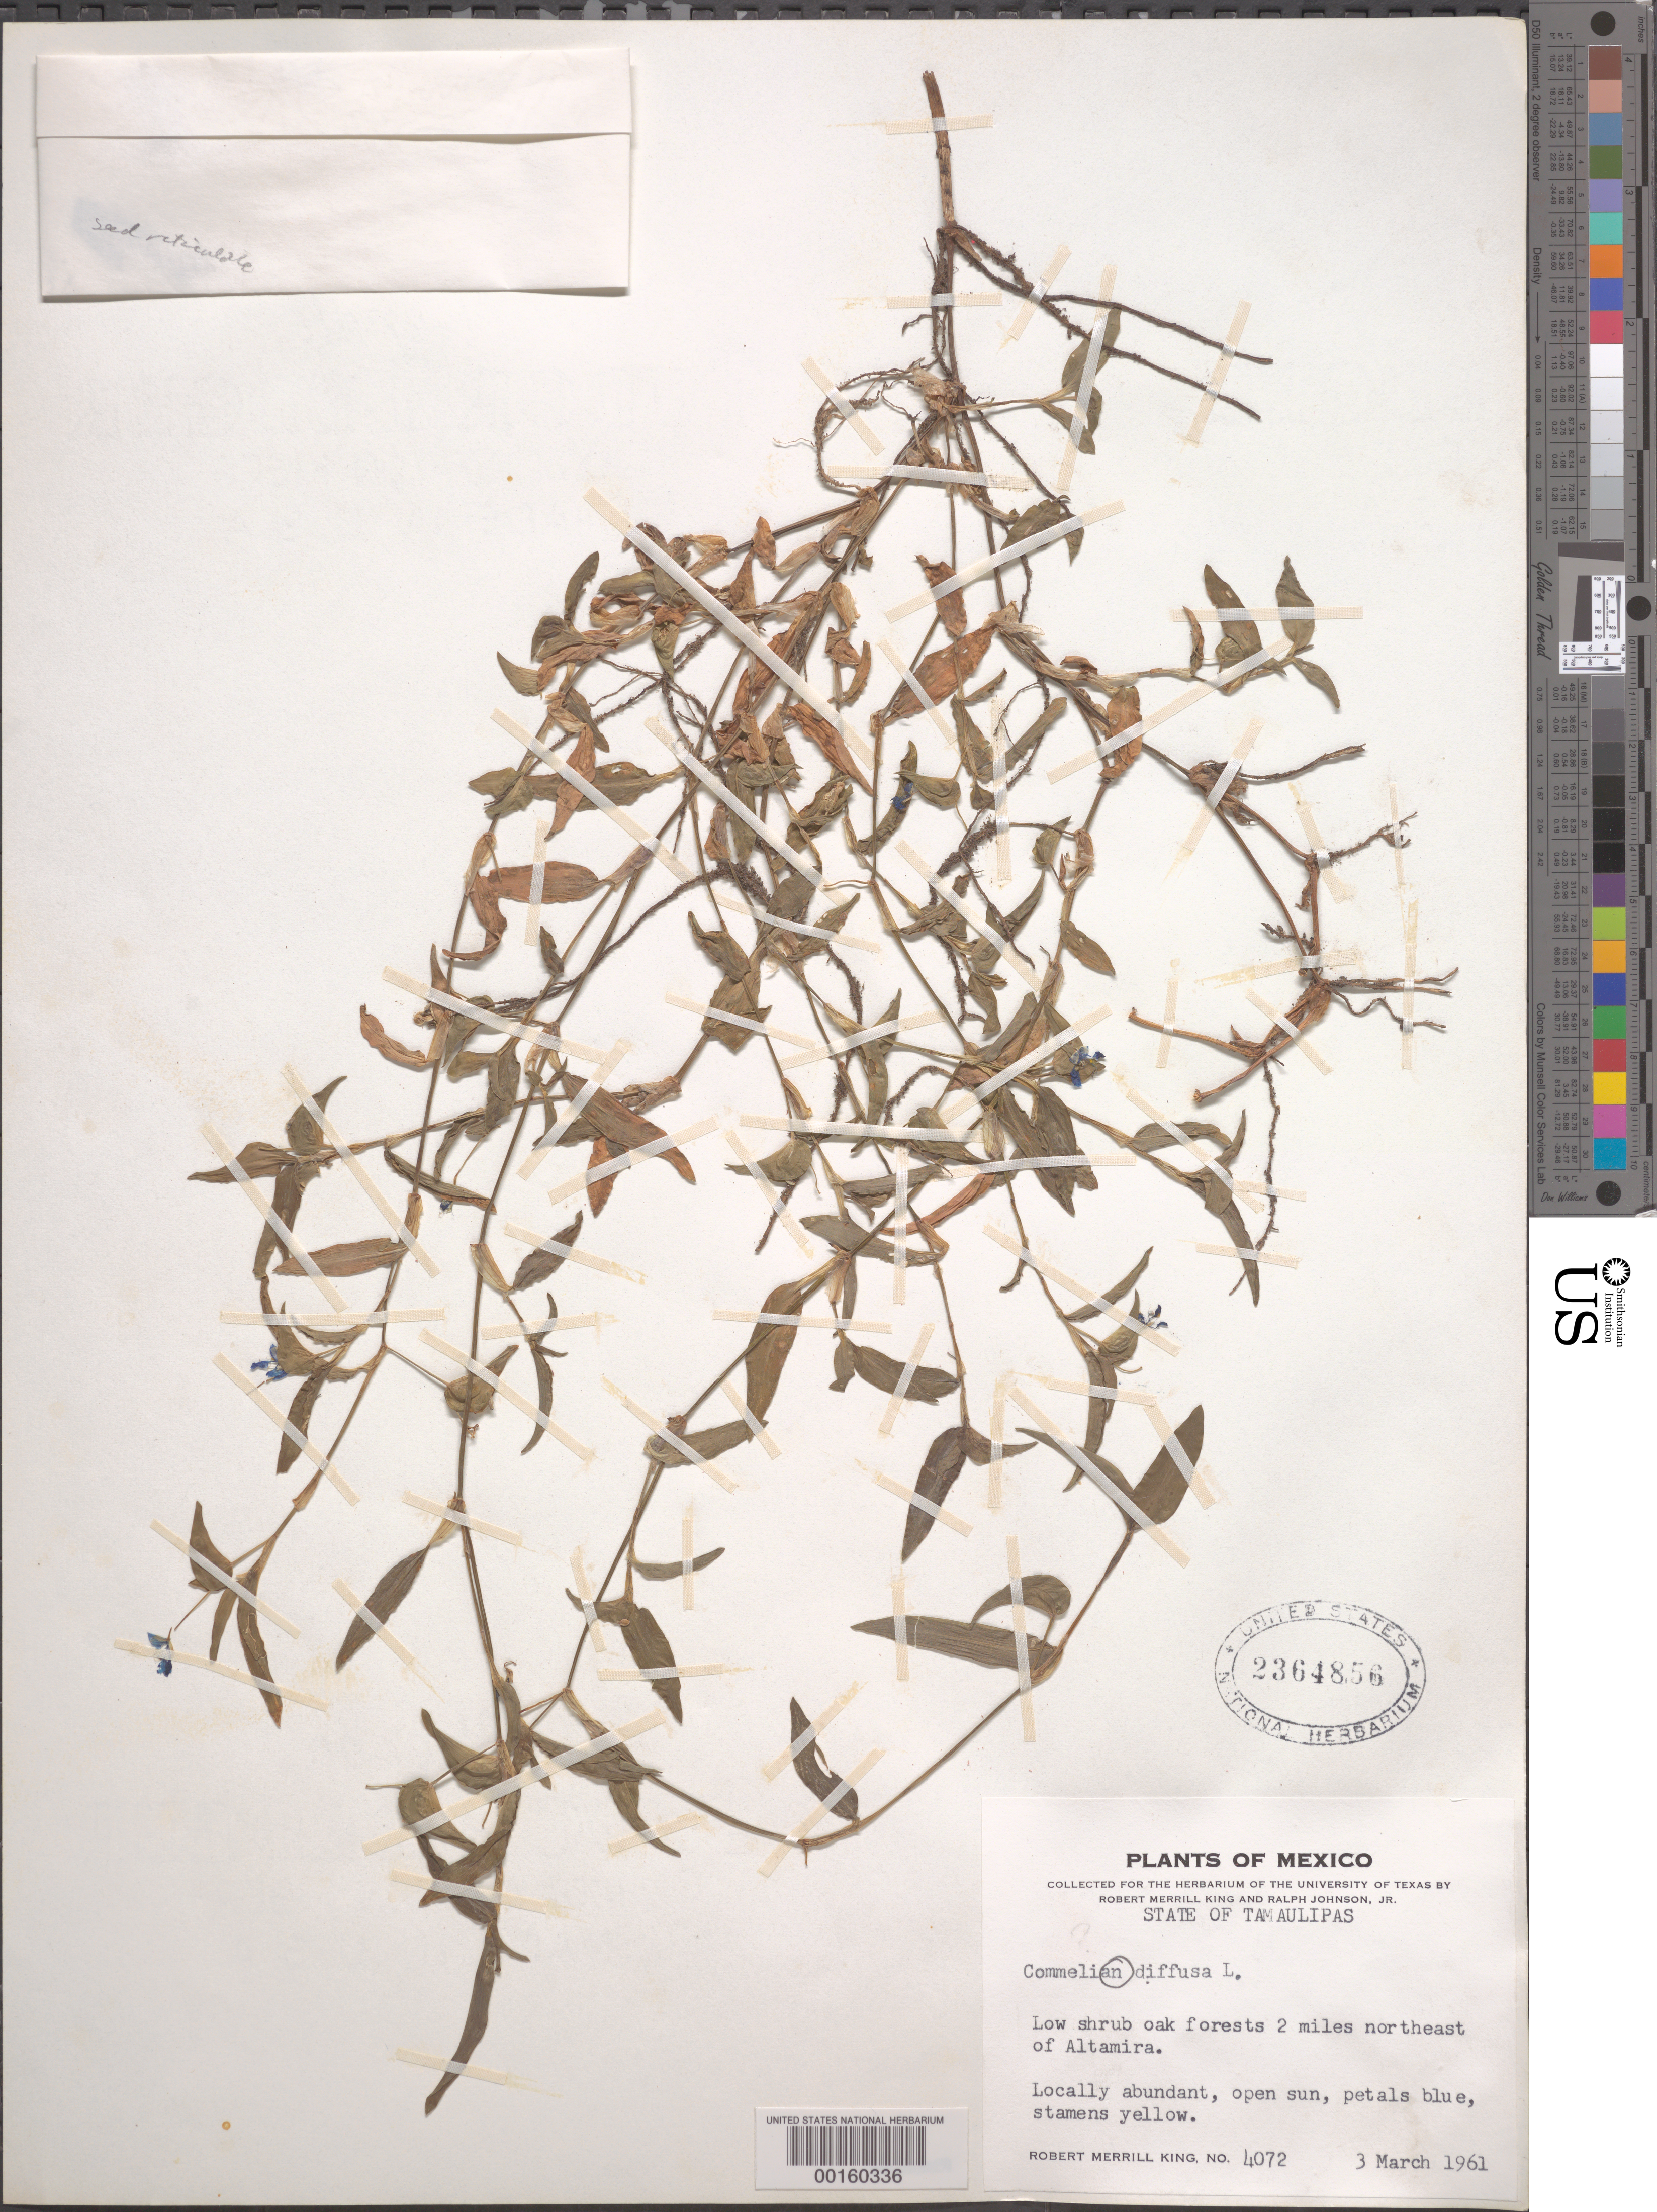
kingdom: Plantae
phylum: Tracheophyta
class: Liliopsida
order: Commelinales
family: Commelinaceae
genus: Commelina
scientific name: Commelina diffusa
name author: Burm. f.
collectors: R. M. King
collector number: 4072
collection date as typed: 31 Mar 1961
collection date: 1961-03-31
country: Mexico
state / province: Tamaulipas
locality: Altamira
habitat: Low shrub oak forest, in open sun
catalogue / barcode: US 2364856